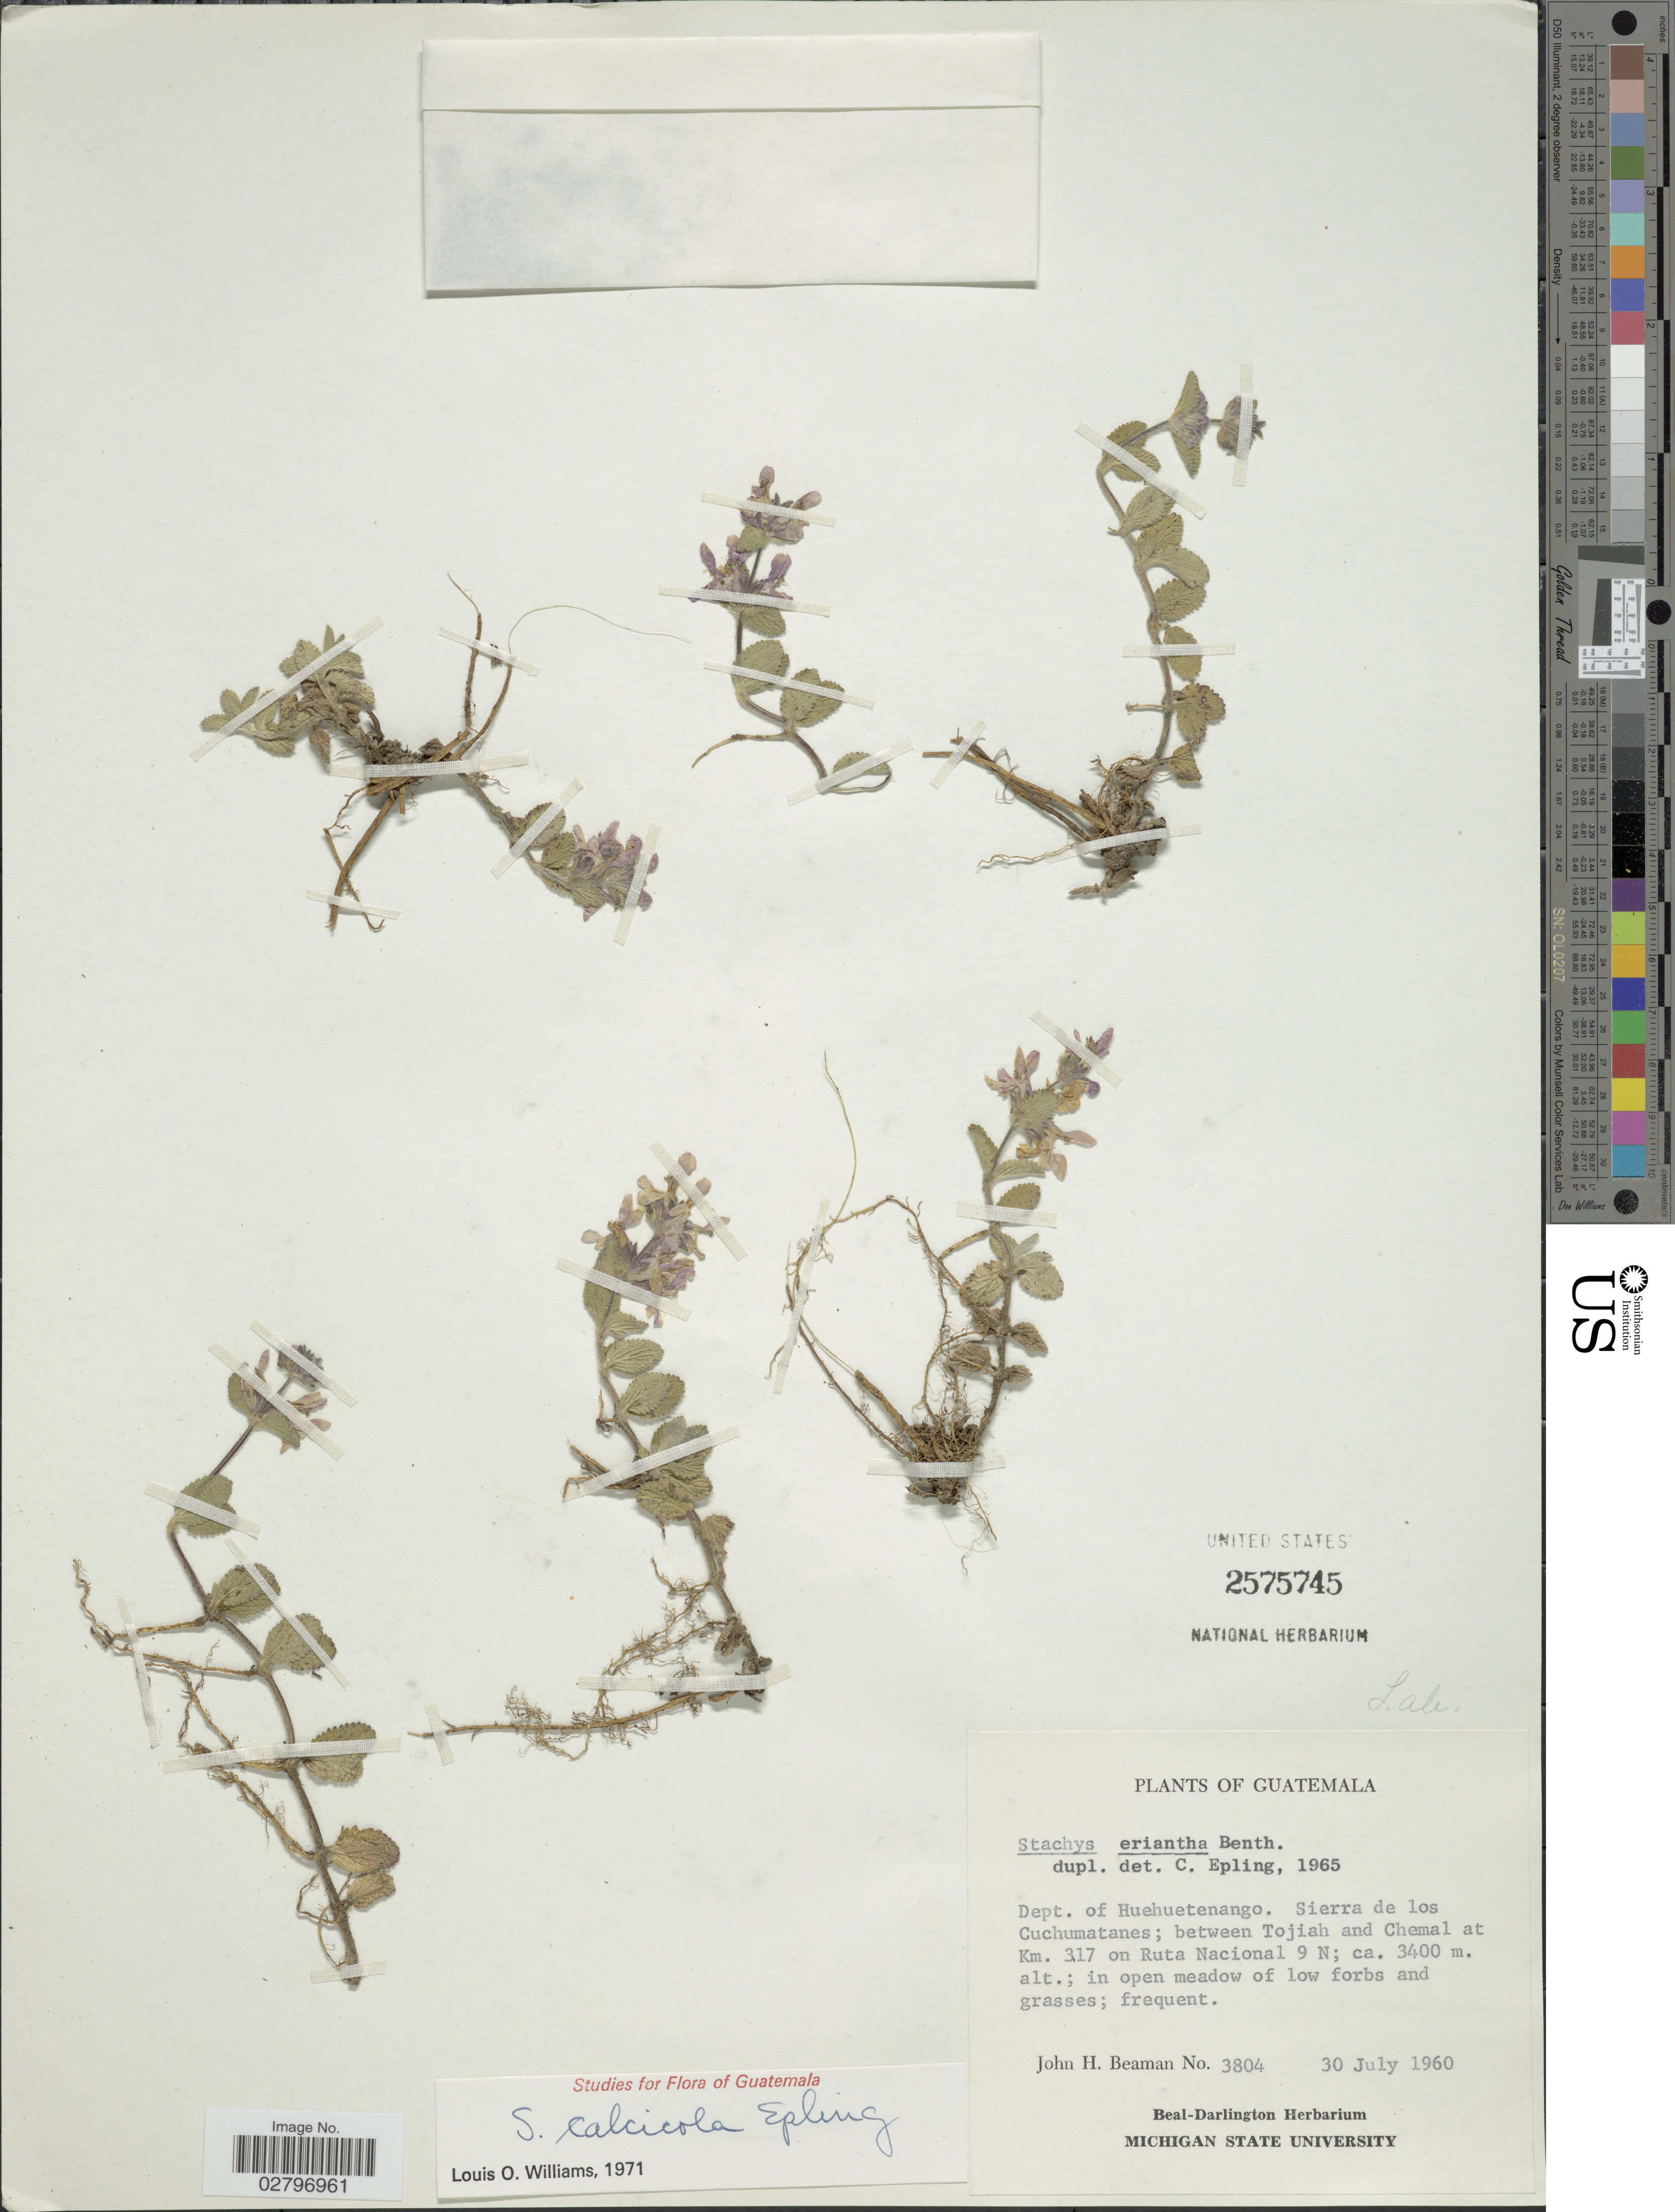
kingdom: Plantae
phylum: Tracheophyta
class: Magnoliopsida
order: Lamiales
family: Lamiaceae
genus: Stachys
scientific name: Stachys calcicola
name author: Epling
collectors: J. H. Beaman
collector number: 3804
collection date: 1960-07-30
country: Guatemala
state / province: Huehuetenango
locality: Dept. of Huehuetenango, Sierra de los Cuchumatanes; between Tojiah and Chemal at Km. 317 on Ruta Nacional 9 N.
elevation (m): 3400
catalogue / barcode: US 2575745